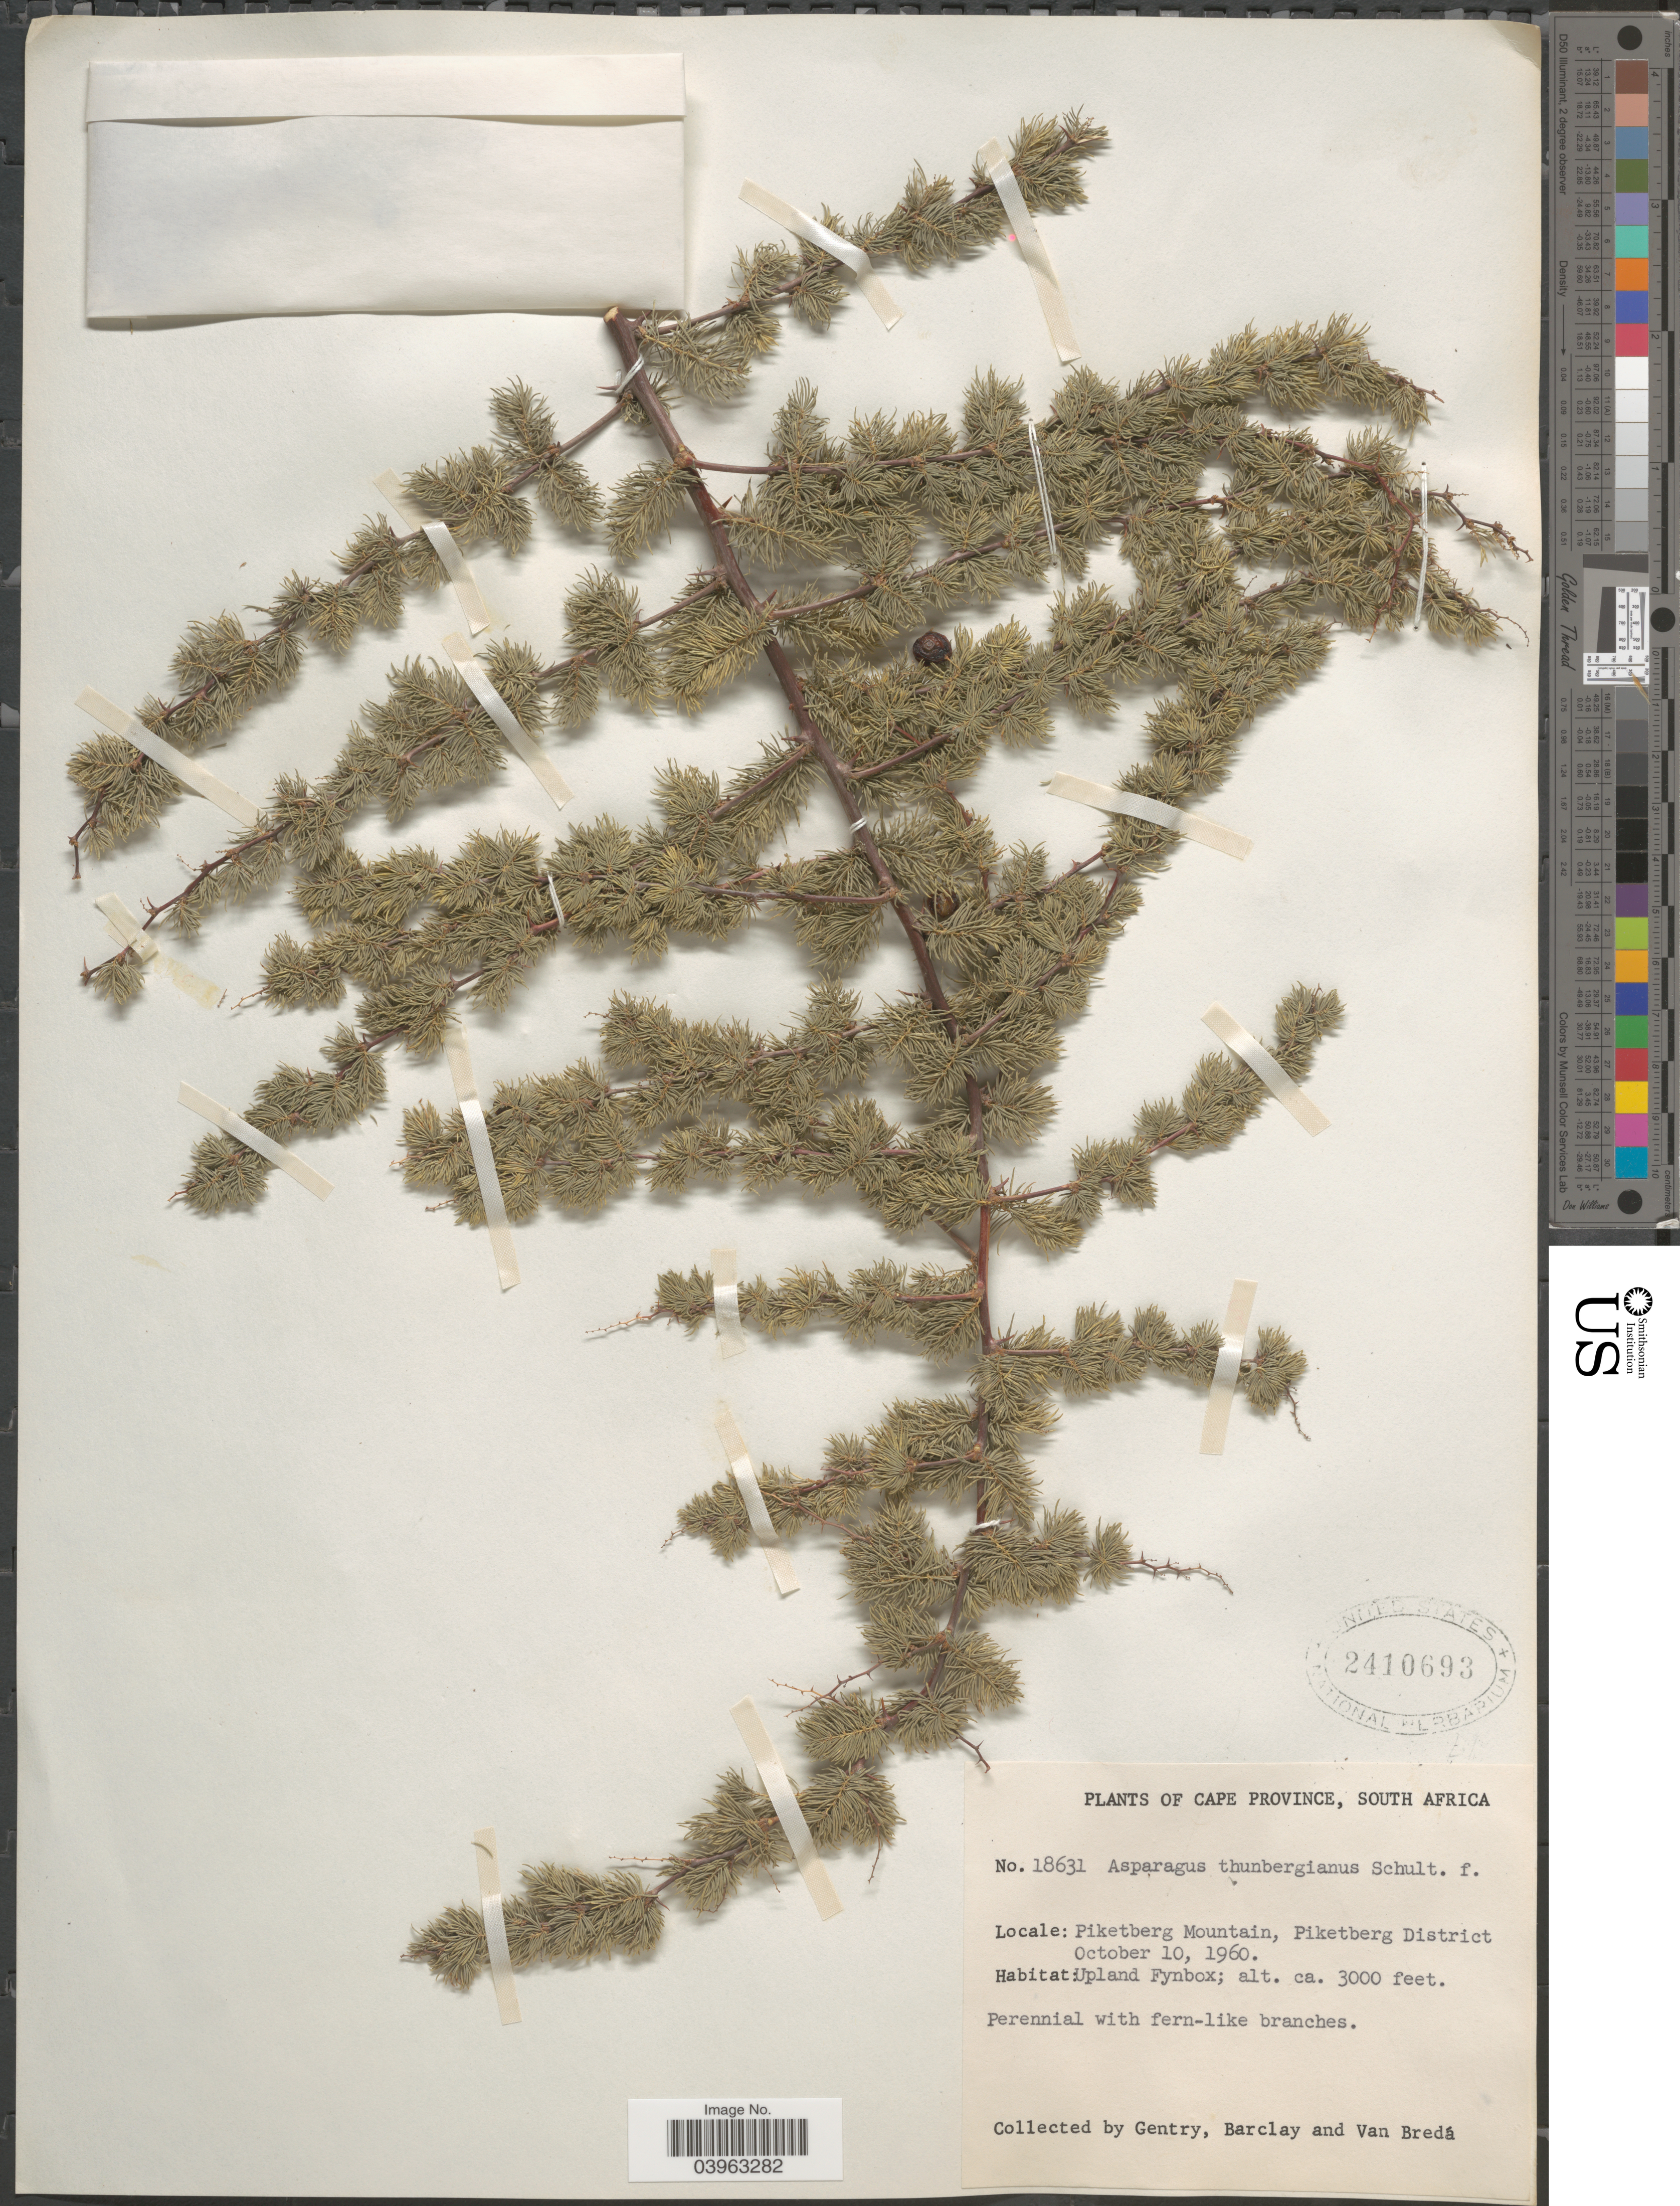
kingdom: Plantae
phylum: Tracheophyta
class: Liliopsida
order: Asparagales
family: Asparagaceae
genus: Asparagus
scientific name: Asparagus thunbergianus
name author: Schult. f.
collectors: Gentry, --, -- Barclay & Van Bredá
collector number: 18631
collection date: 1960-10-10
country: South Africa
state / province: Western Cape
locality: Piketberg Mountain, Piketberg District. Upland Fynbox.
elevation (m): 914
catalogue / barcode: US 2410693